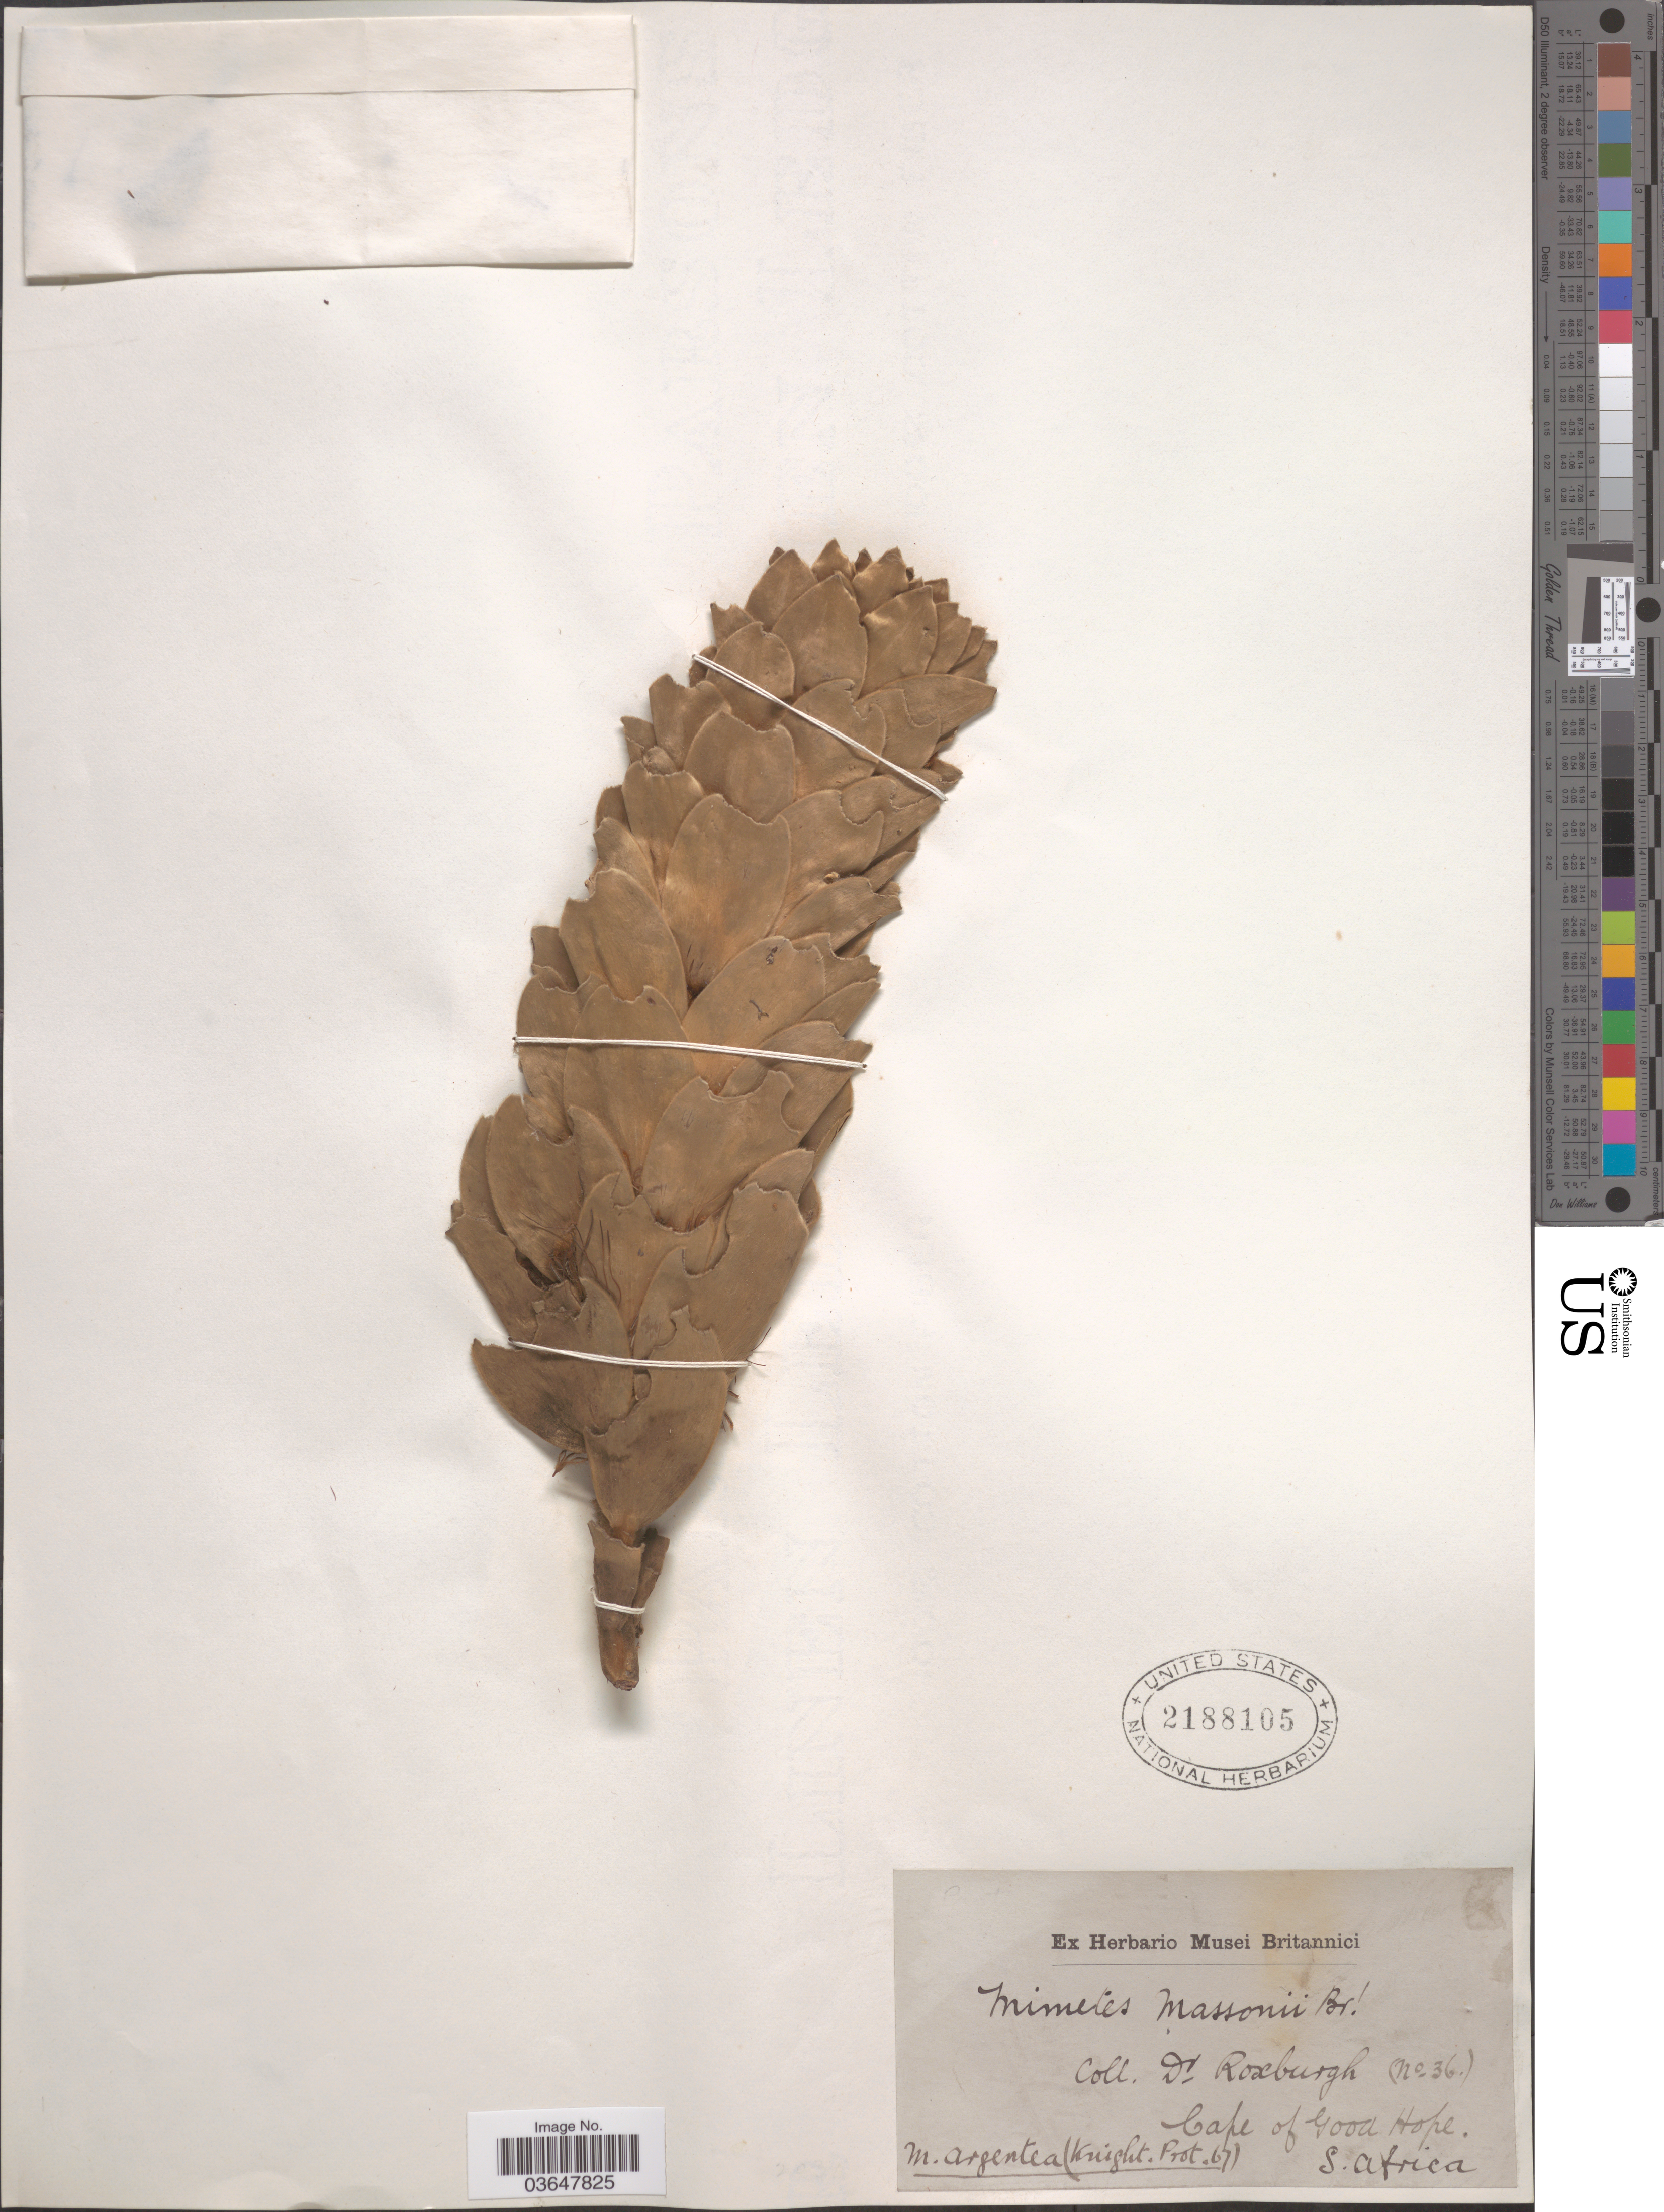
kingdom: Plantae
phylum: Tracheophyta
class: Magnoliopsida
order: Proteales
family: Proteaceae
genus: Mimetes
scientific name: Mimetes massonii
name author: R. Br.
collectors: Roxburgh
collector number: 36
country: South Africa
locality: Cape of Good Hope. S. Africa.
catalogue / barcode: US 2188105